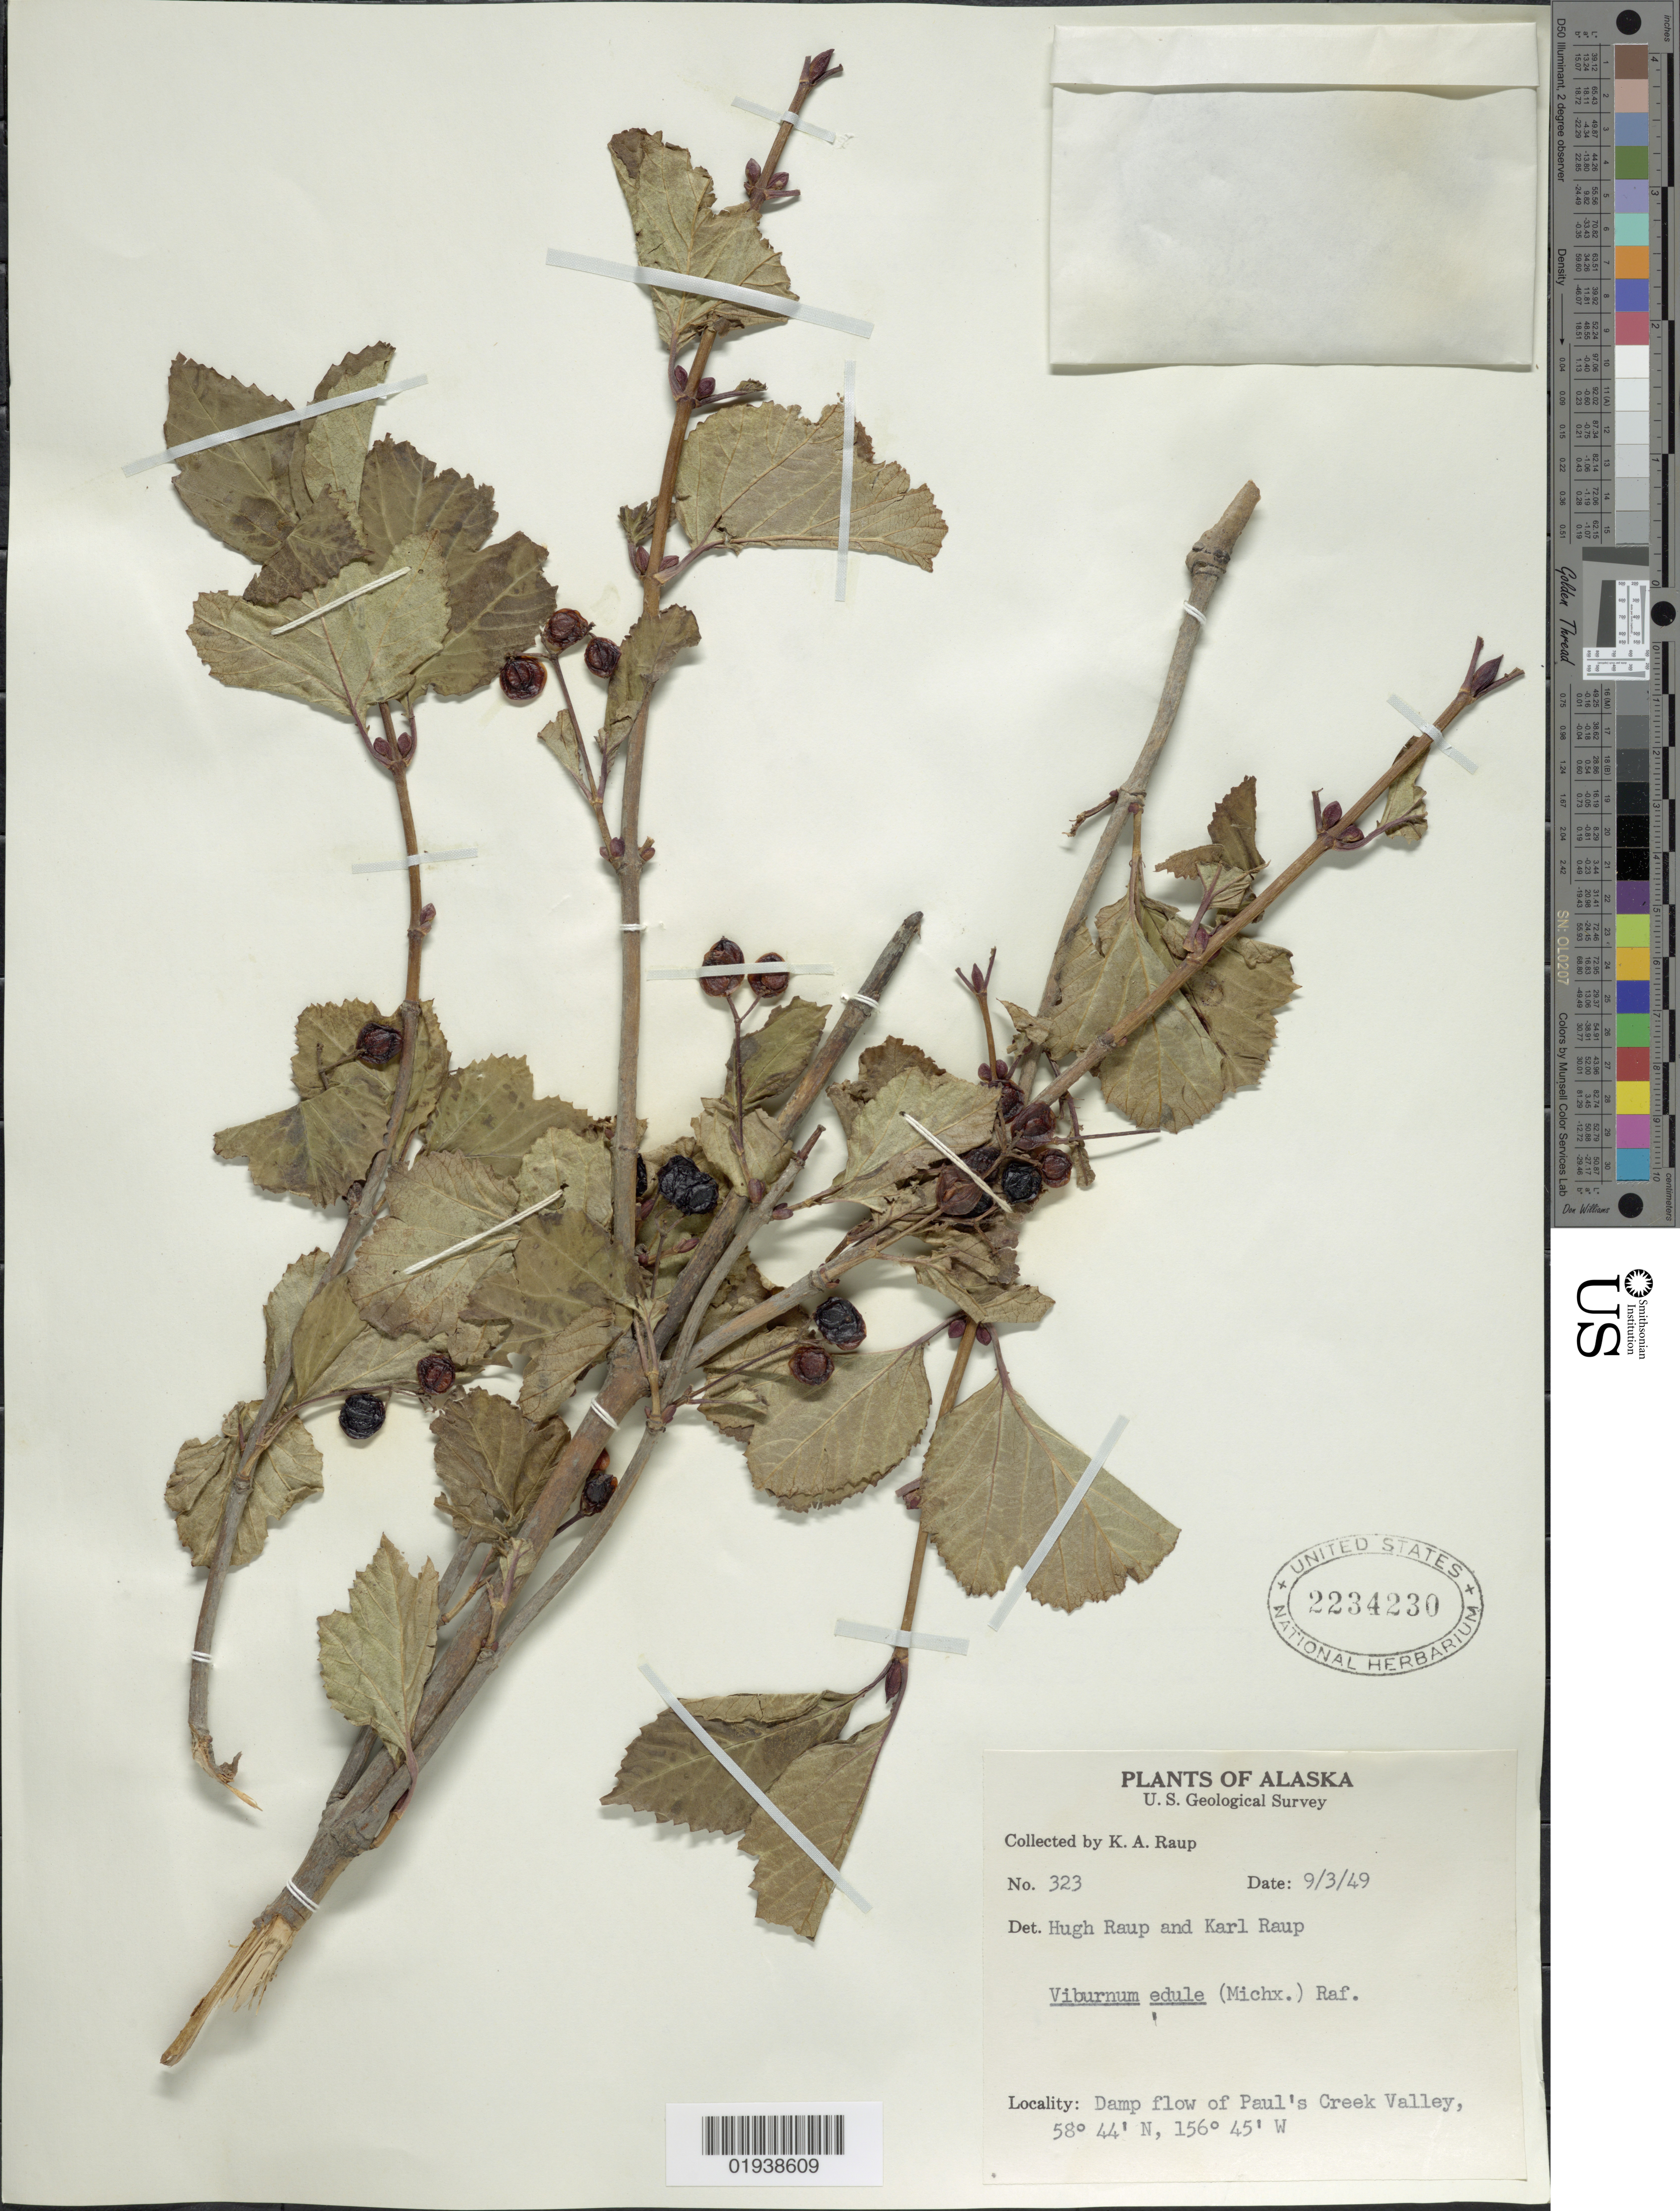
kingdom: Plantae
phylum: Tracheophyta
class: Magnoliopsida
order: Dipsacales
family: Viburnaceae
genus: Viburnum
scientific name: Viburnum edule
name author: (Michx.) Raf.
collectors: K. Raup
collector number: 323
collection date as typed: Transcribed d/m/y: 9/3/49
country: United States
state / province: Alaska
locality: Damp flow of Paul's Creek Valley.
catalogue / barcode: US 2234230